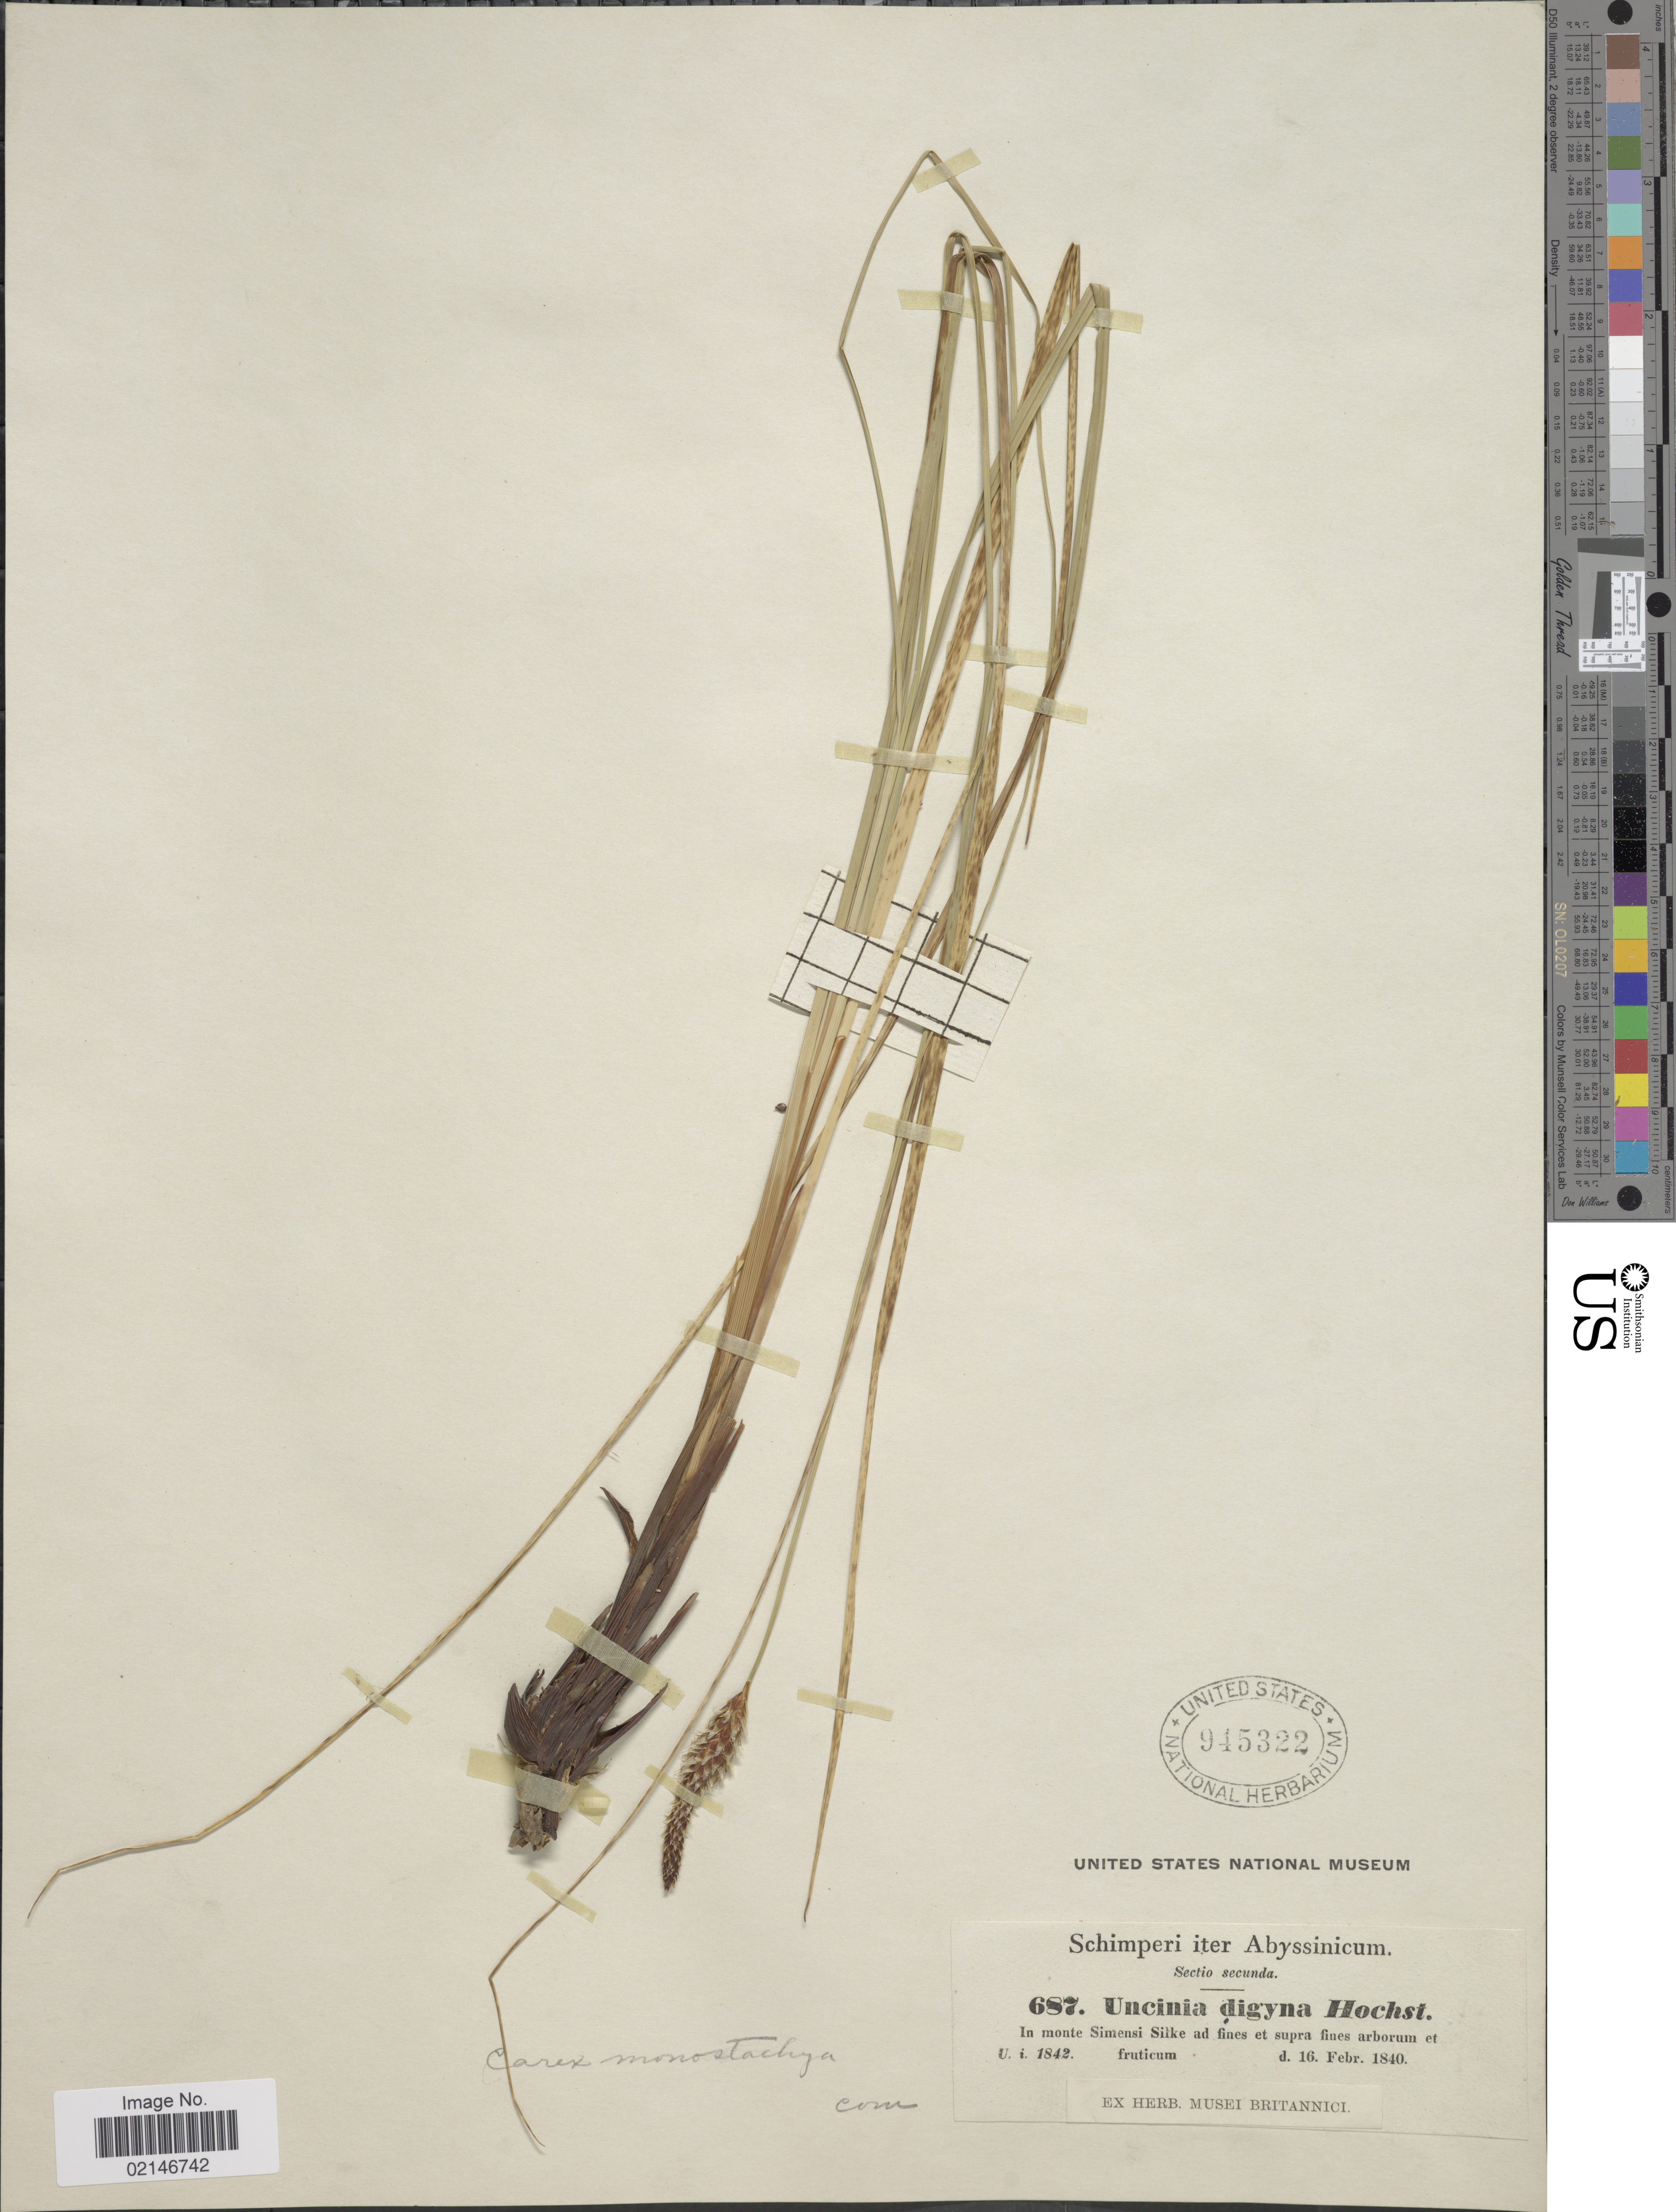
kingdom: Plantae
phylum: Tracheophyta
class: Liliopsida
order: Poales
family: Cyperaceae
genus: Carex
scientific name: Carex monostachya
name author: A. Rich.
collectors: -. Schimper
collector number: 687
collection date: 1840-02-16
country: Eritrea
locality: Abyssinicum, In monte Simensi Silke ad fines et supra fines arborum et fruticum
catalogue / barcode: US 945322